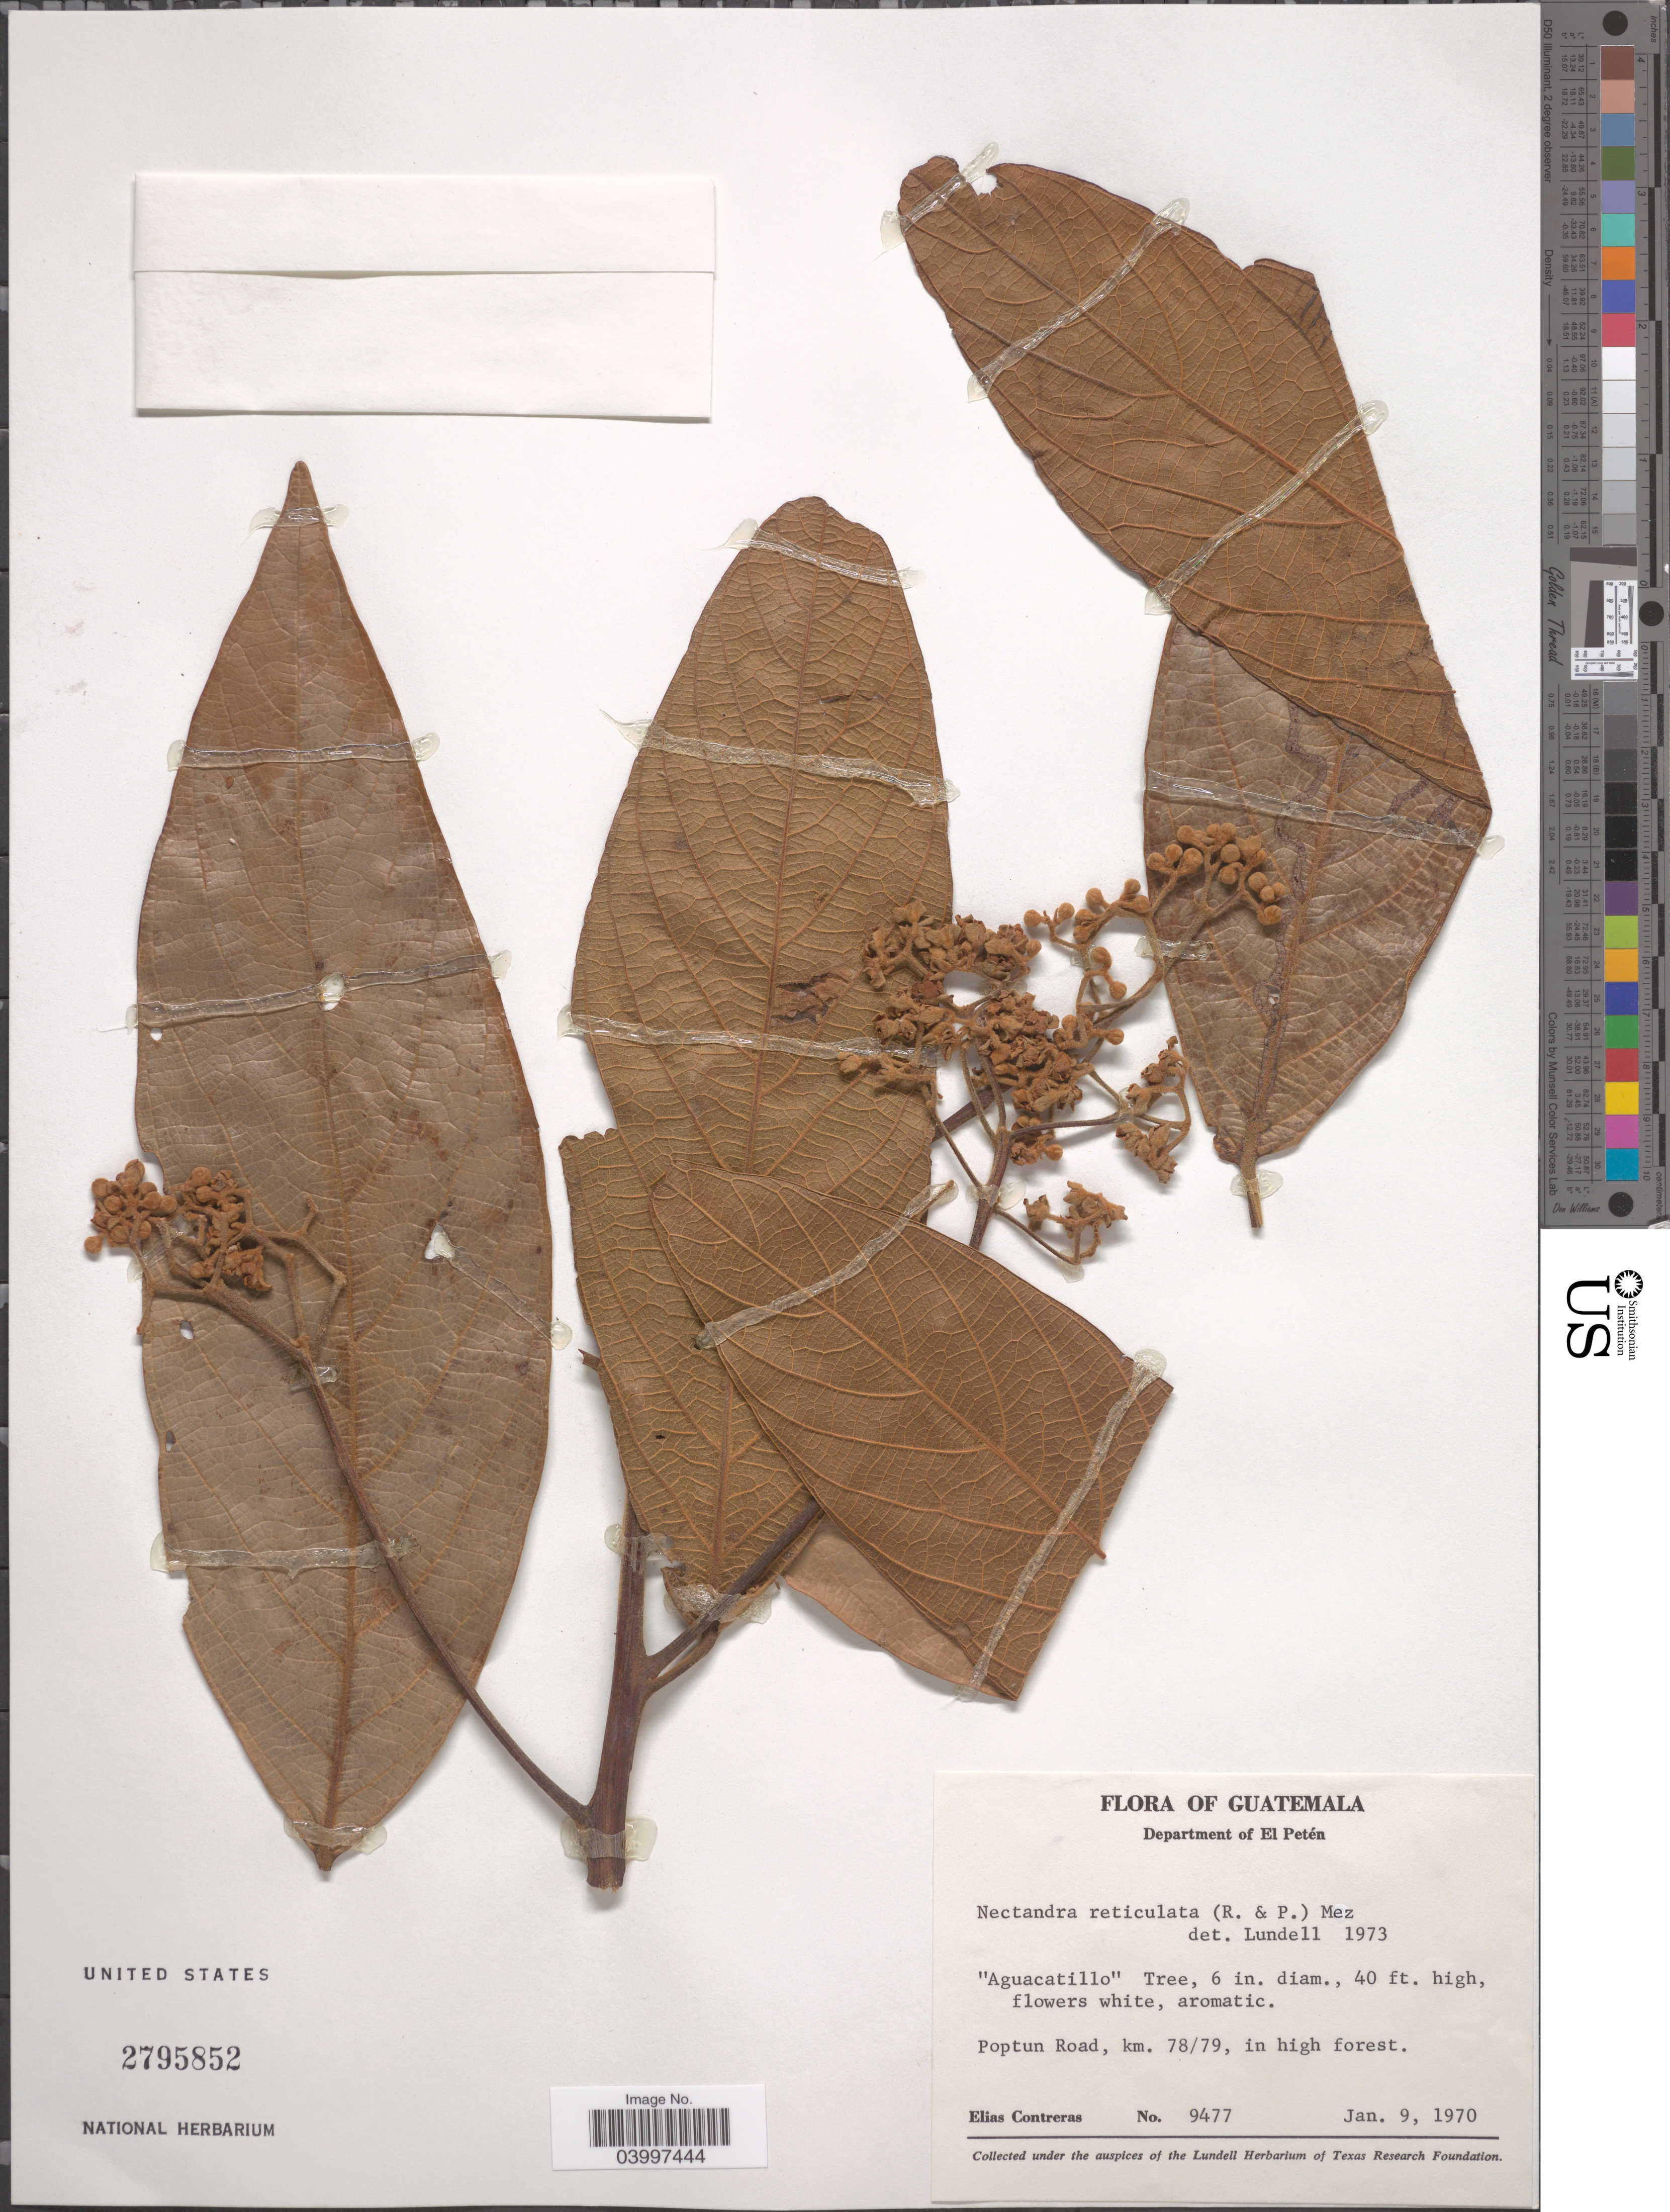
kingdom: Plantae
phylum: Tracheophyta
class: Magnoliopsida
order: Laurales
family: Lauraceae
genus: Nectandra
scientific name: Nectandra reticulata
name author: (Ruiz & Pav.) Mez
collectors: E. Contreras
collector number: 9477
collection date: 1970-01-09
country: Guatemala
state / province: El Peten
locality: Department of El Petén. Poptun Road, km. 78/79.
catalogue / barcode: US 2795852